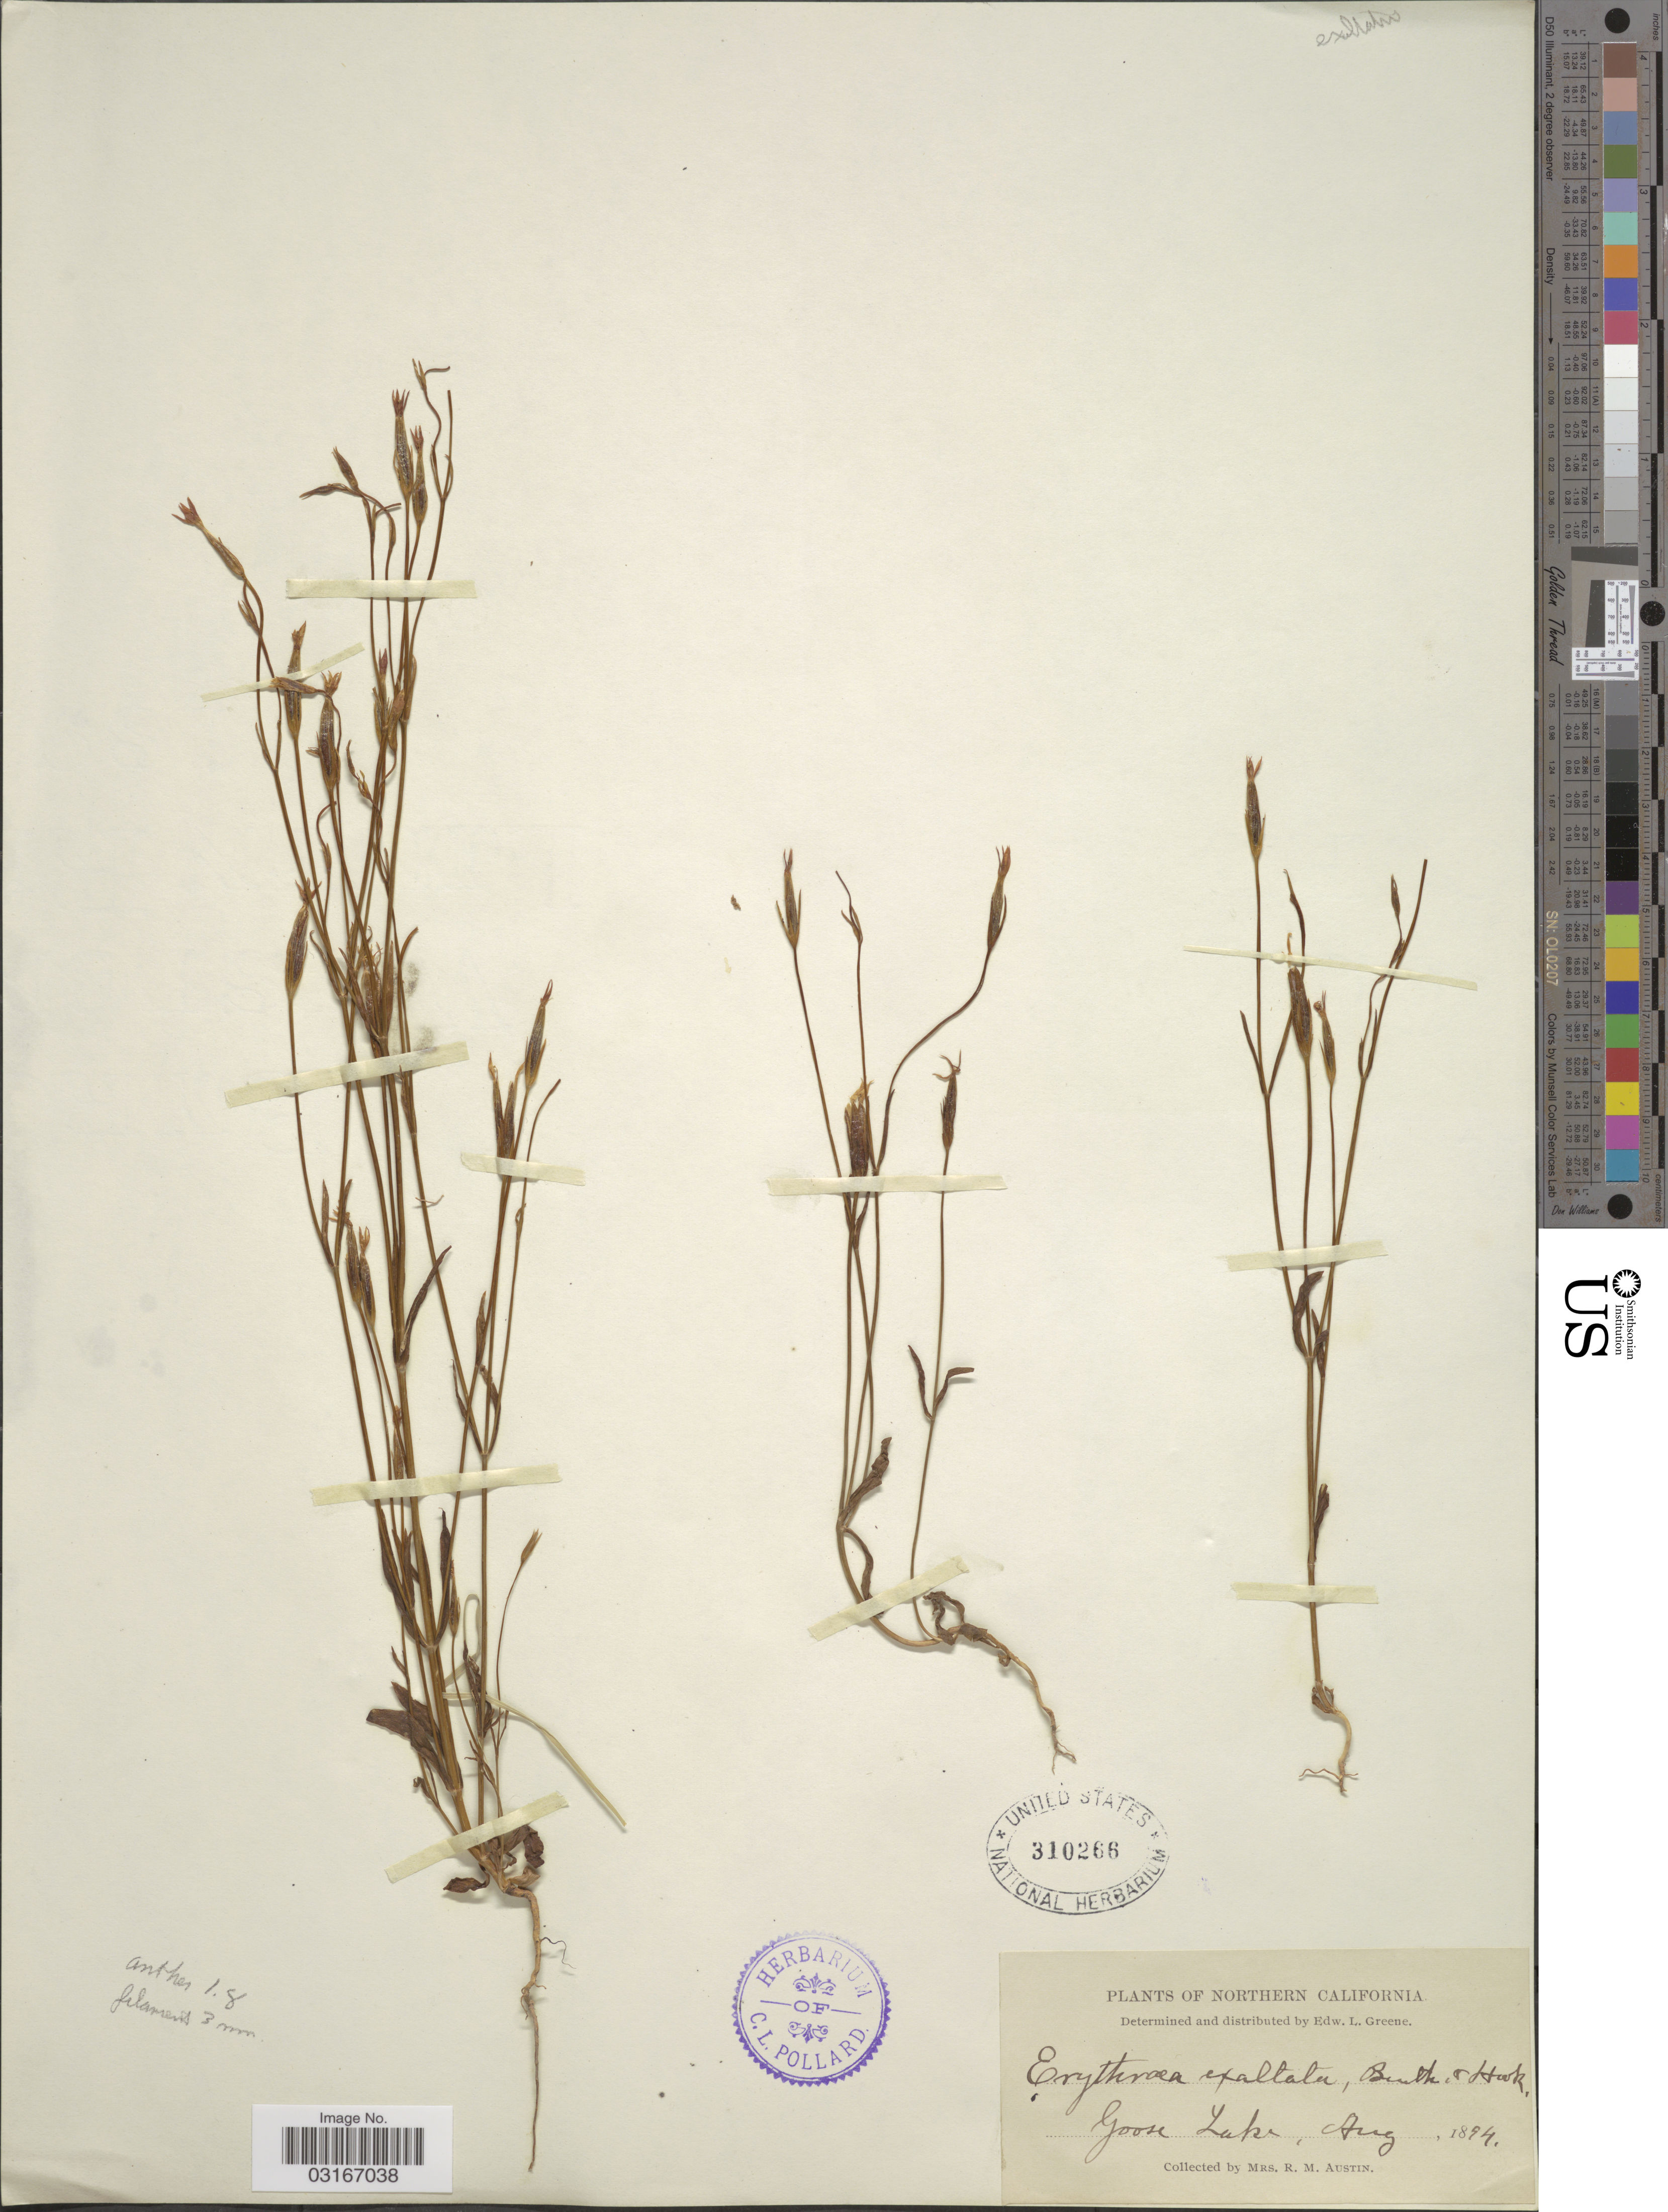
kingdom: Plantae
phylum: Tracheophyta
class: Magnoliopsida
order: Gentianales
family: Gentianaceae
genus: Centaurium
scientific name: Centaurium exaltatum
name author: (Griseb.) W. Wight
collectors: R. Austin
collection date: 1894-08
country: United States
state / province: California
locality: Northern California, Goose Lake.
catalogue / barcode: US 310266